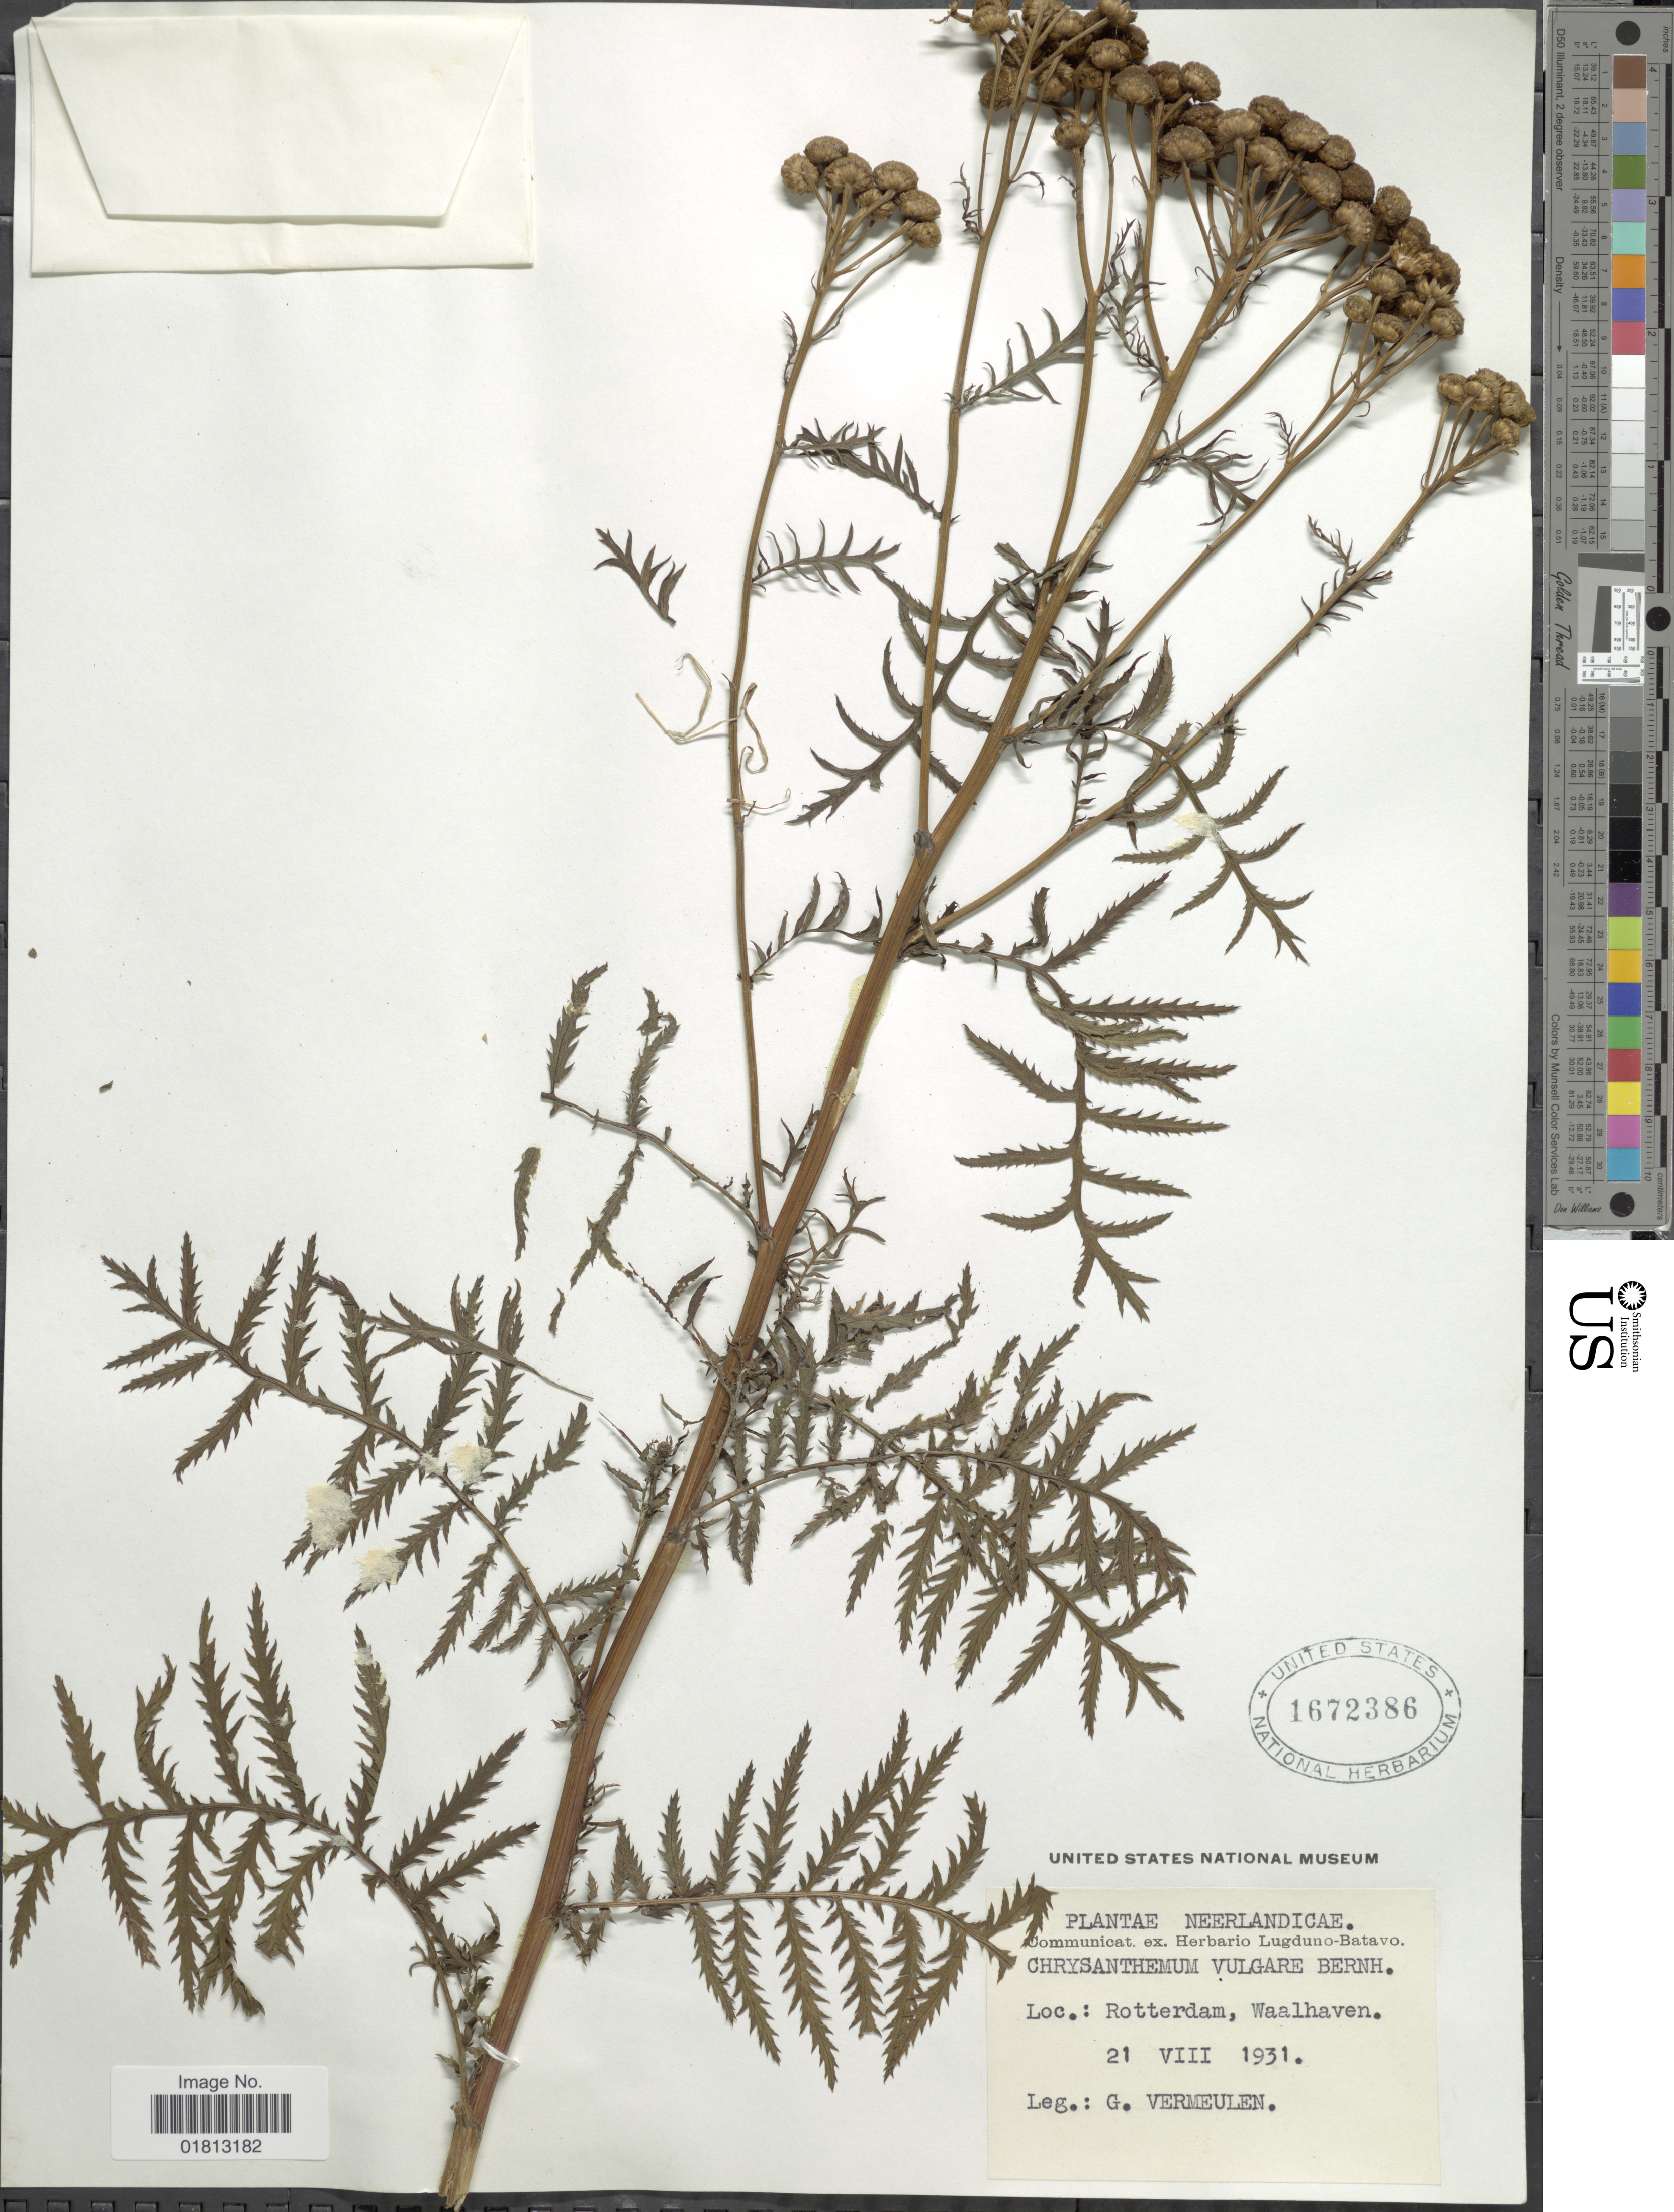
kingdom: Plantae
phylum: Tracheophyta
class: Magnoliopsida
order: Asterales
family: Asteraceae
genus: Tanacetum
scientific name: Tanacetum vulgare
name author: L.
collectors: G. Vermeulen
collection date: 1931-08-21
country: Netherlands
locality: Rotterdam, Waalhaven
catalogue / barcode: US 1672386